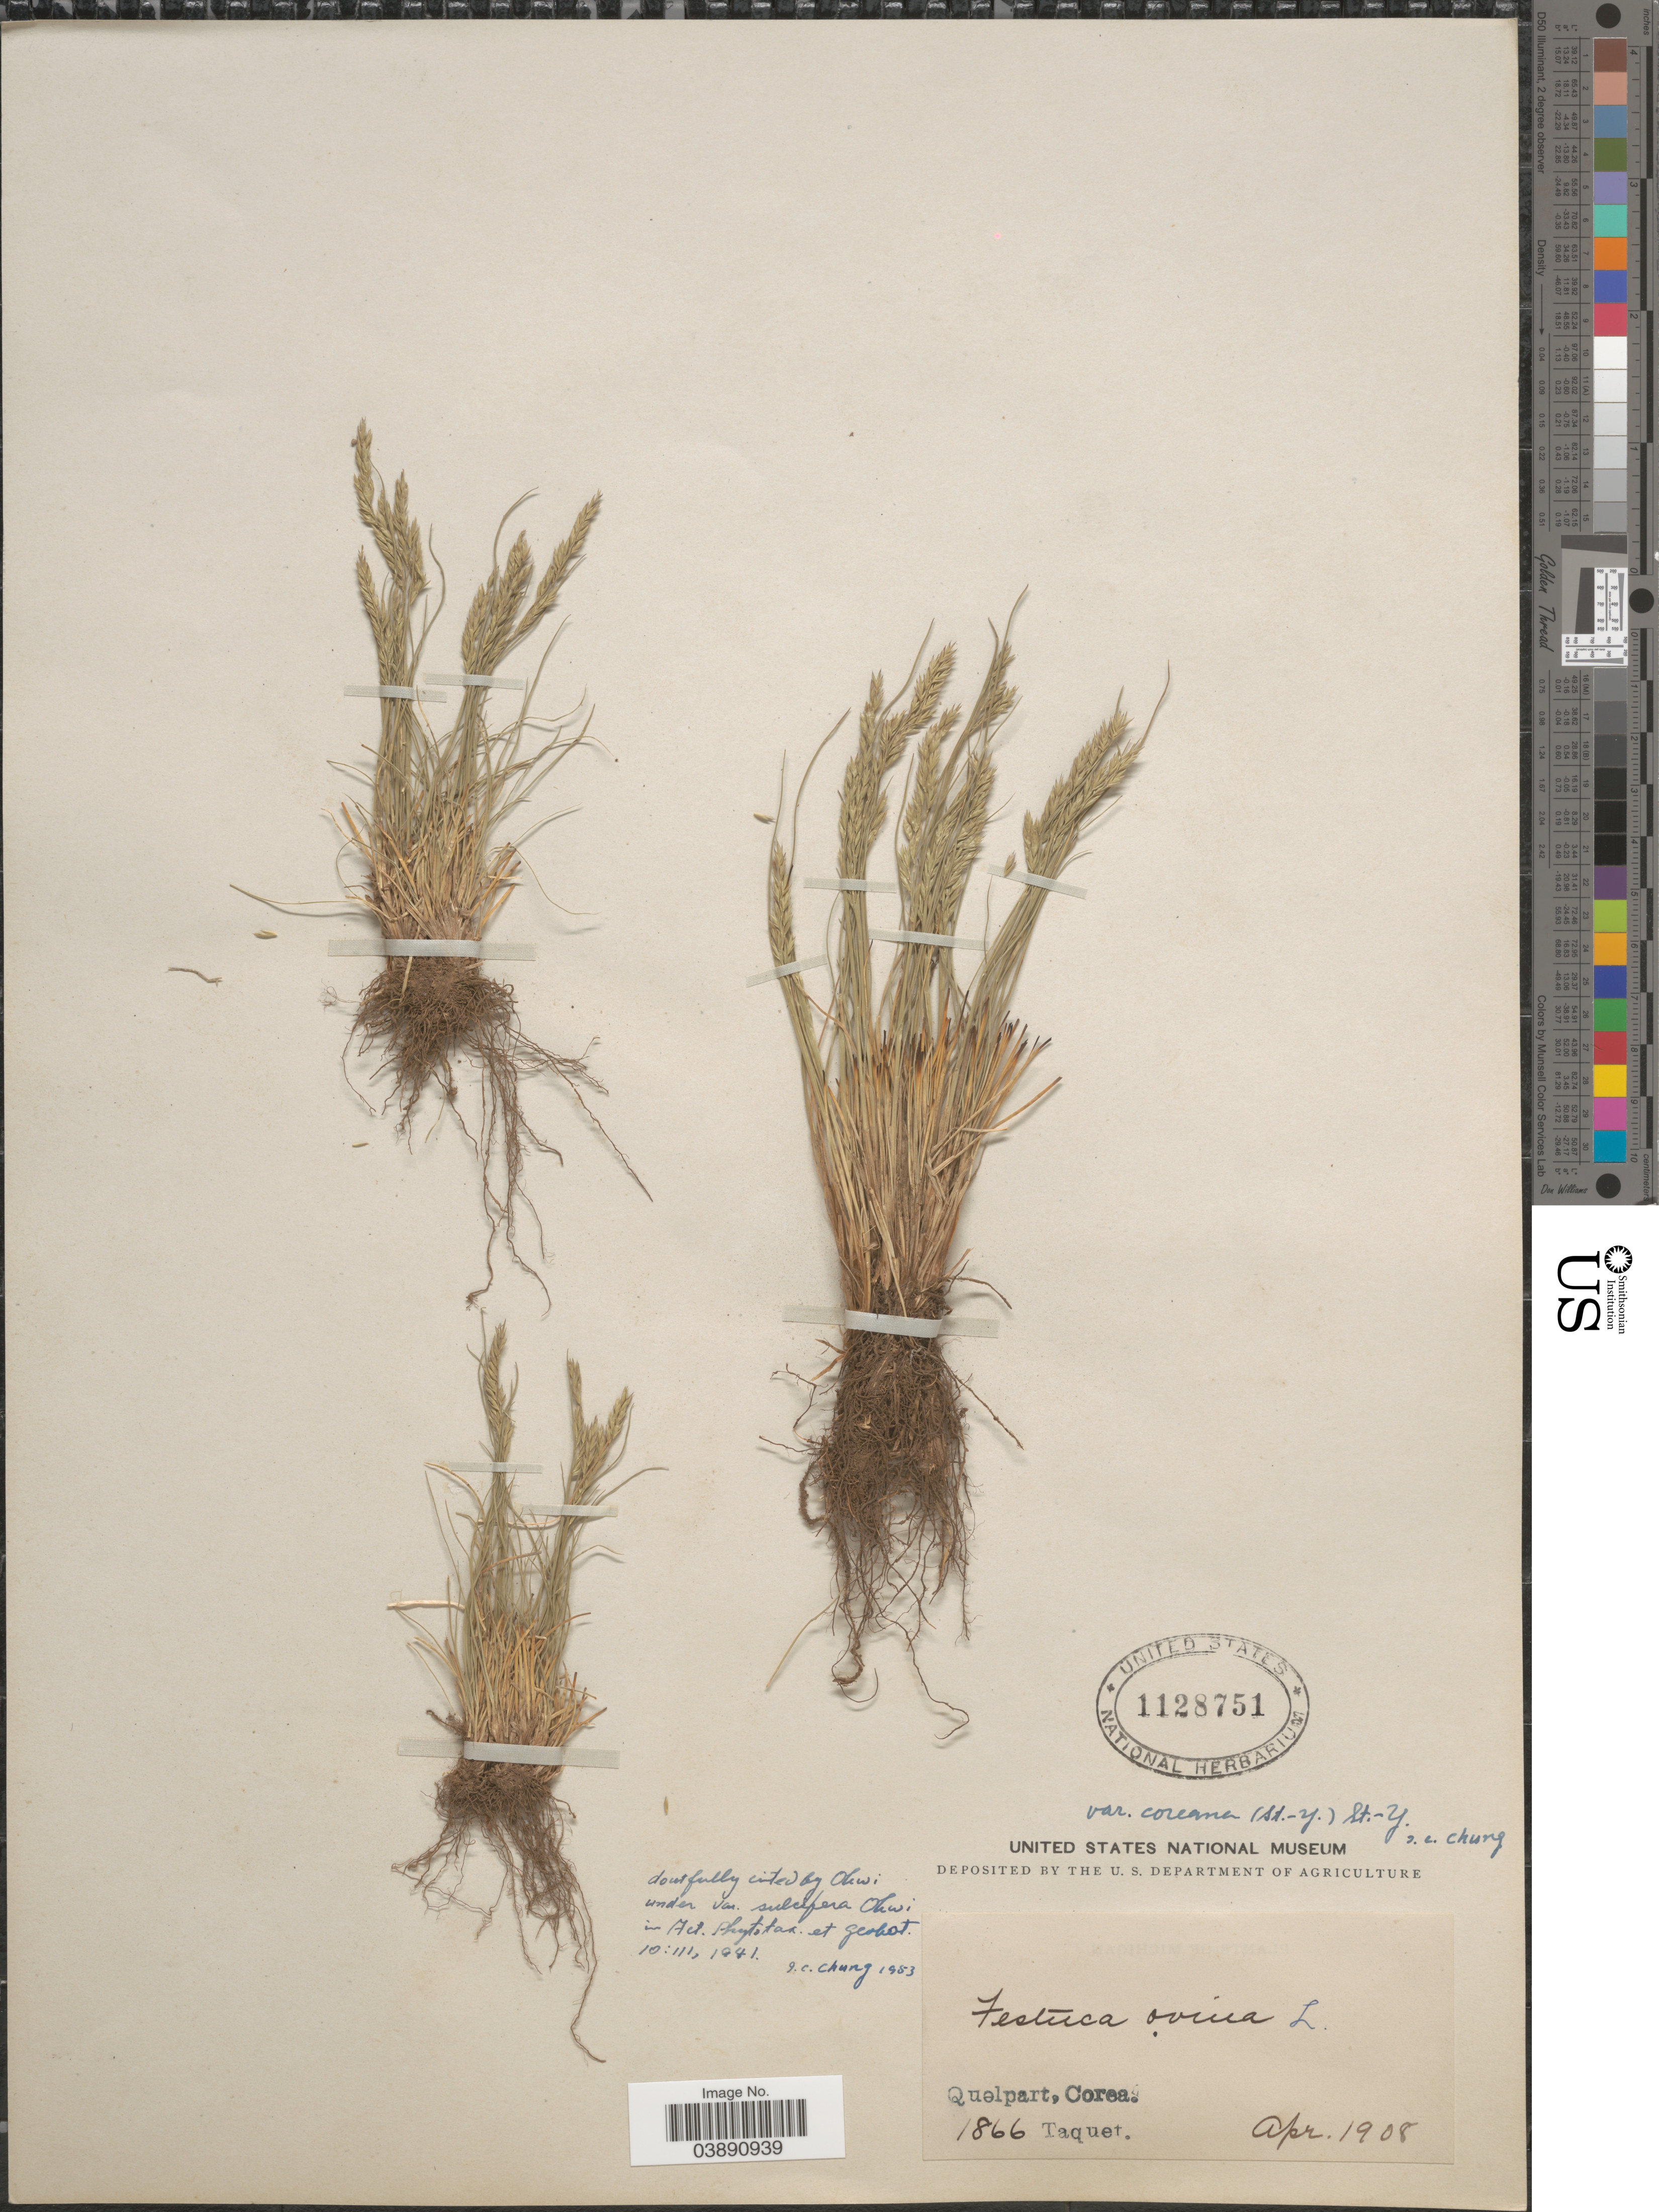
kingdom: Plantae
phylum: Tracheophyta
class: Liliopsida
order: Poales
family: Poaceae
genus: Festuca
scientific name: Festuca ovina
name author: L.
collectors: Taquet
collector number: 1866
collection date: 1908-04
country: South Korea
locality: Quelpart, Corea.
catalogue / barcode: US 1128751